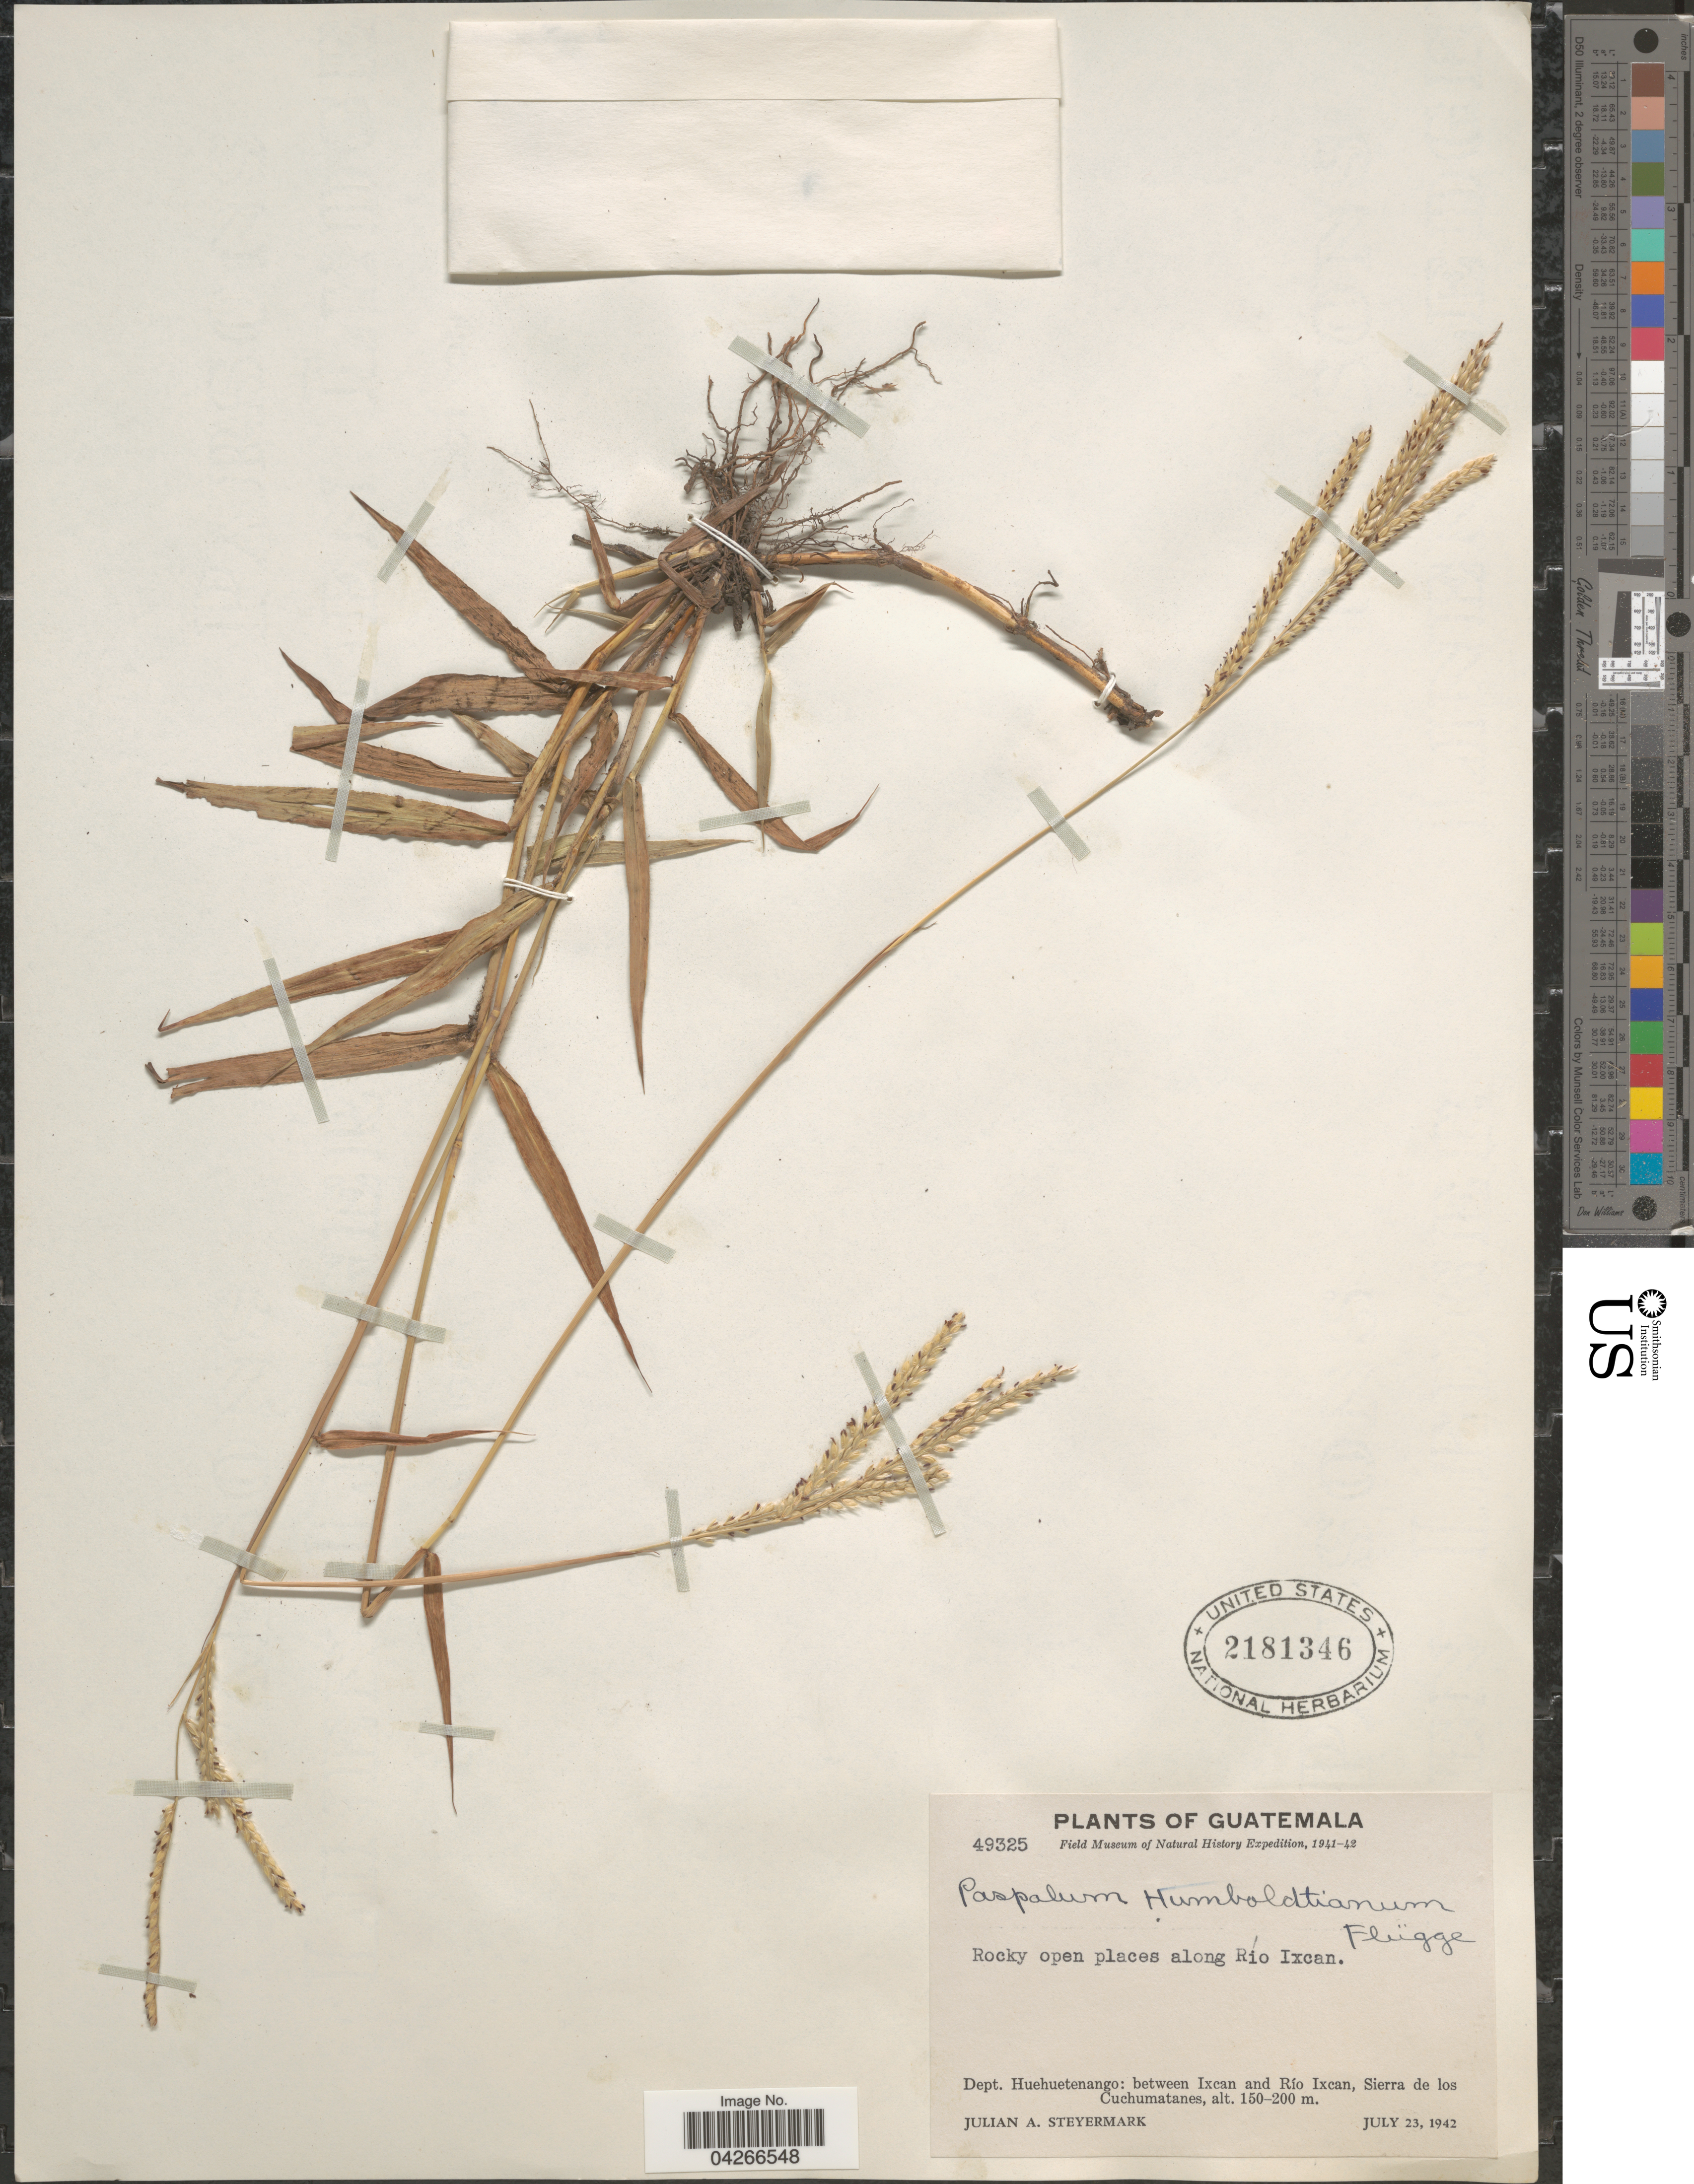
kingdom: Plantae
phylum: Tracheophyta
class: Liliopsida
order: Poales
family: Poaceae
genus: Paspalum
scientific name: Paspalum humboldtianum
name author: Flüggé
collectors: J. Steyermark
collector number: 49325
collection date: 1942-07-23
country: Guatemala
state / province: Huehuetenango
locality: Field Museum of Natural History Expedition, 1941-42. Rocky open places along Río Ixcan. Dept. Huehuetenango: between Ixcan and Río Ixcan, Sierra de los Cuchumatanes.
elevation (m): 150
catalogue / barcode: US 2181346